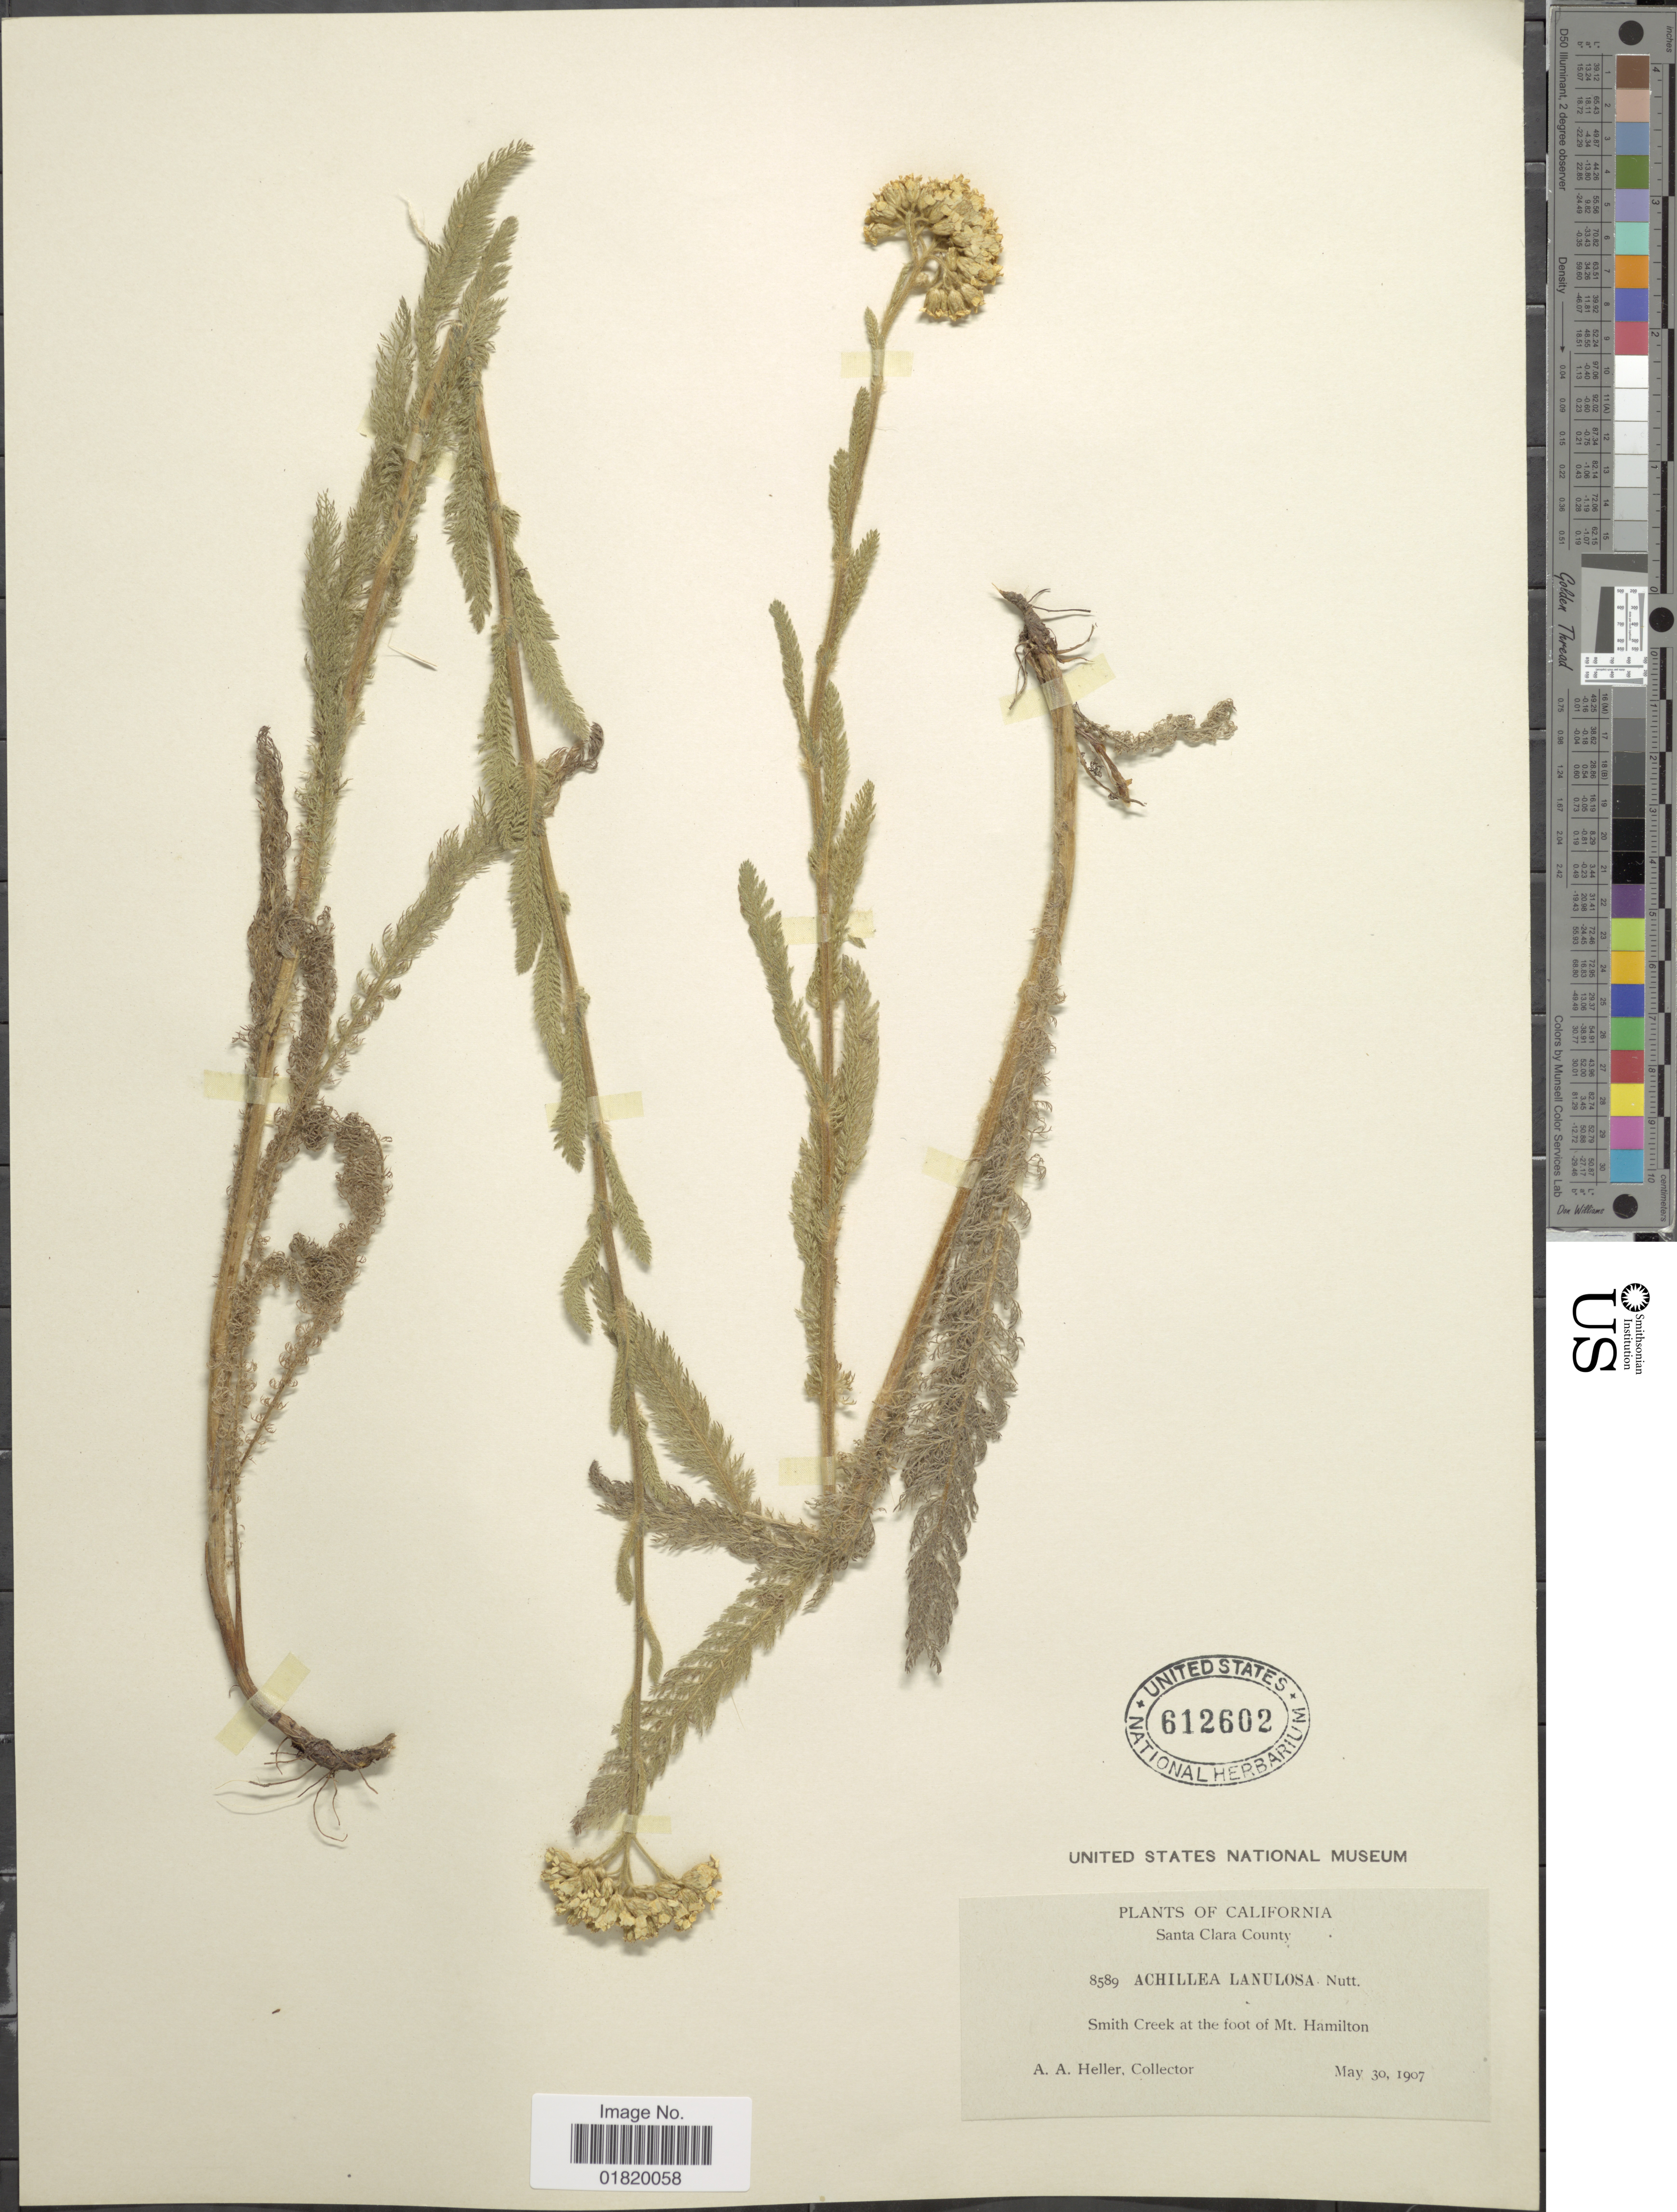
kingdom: Plantae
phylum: Tracheophyta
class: Magnoliopsida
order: Asterales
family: Asteraceae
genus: Achillea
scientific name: Achillea lanulosa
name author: Nutt.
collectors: A. A. Heller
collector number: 8589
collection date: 1907-05-30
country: United States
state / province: California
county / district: Santa Clara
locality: Santa Clara County. Smith Creek at the foot of Mt. Hamilton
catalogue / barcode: US 612602